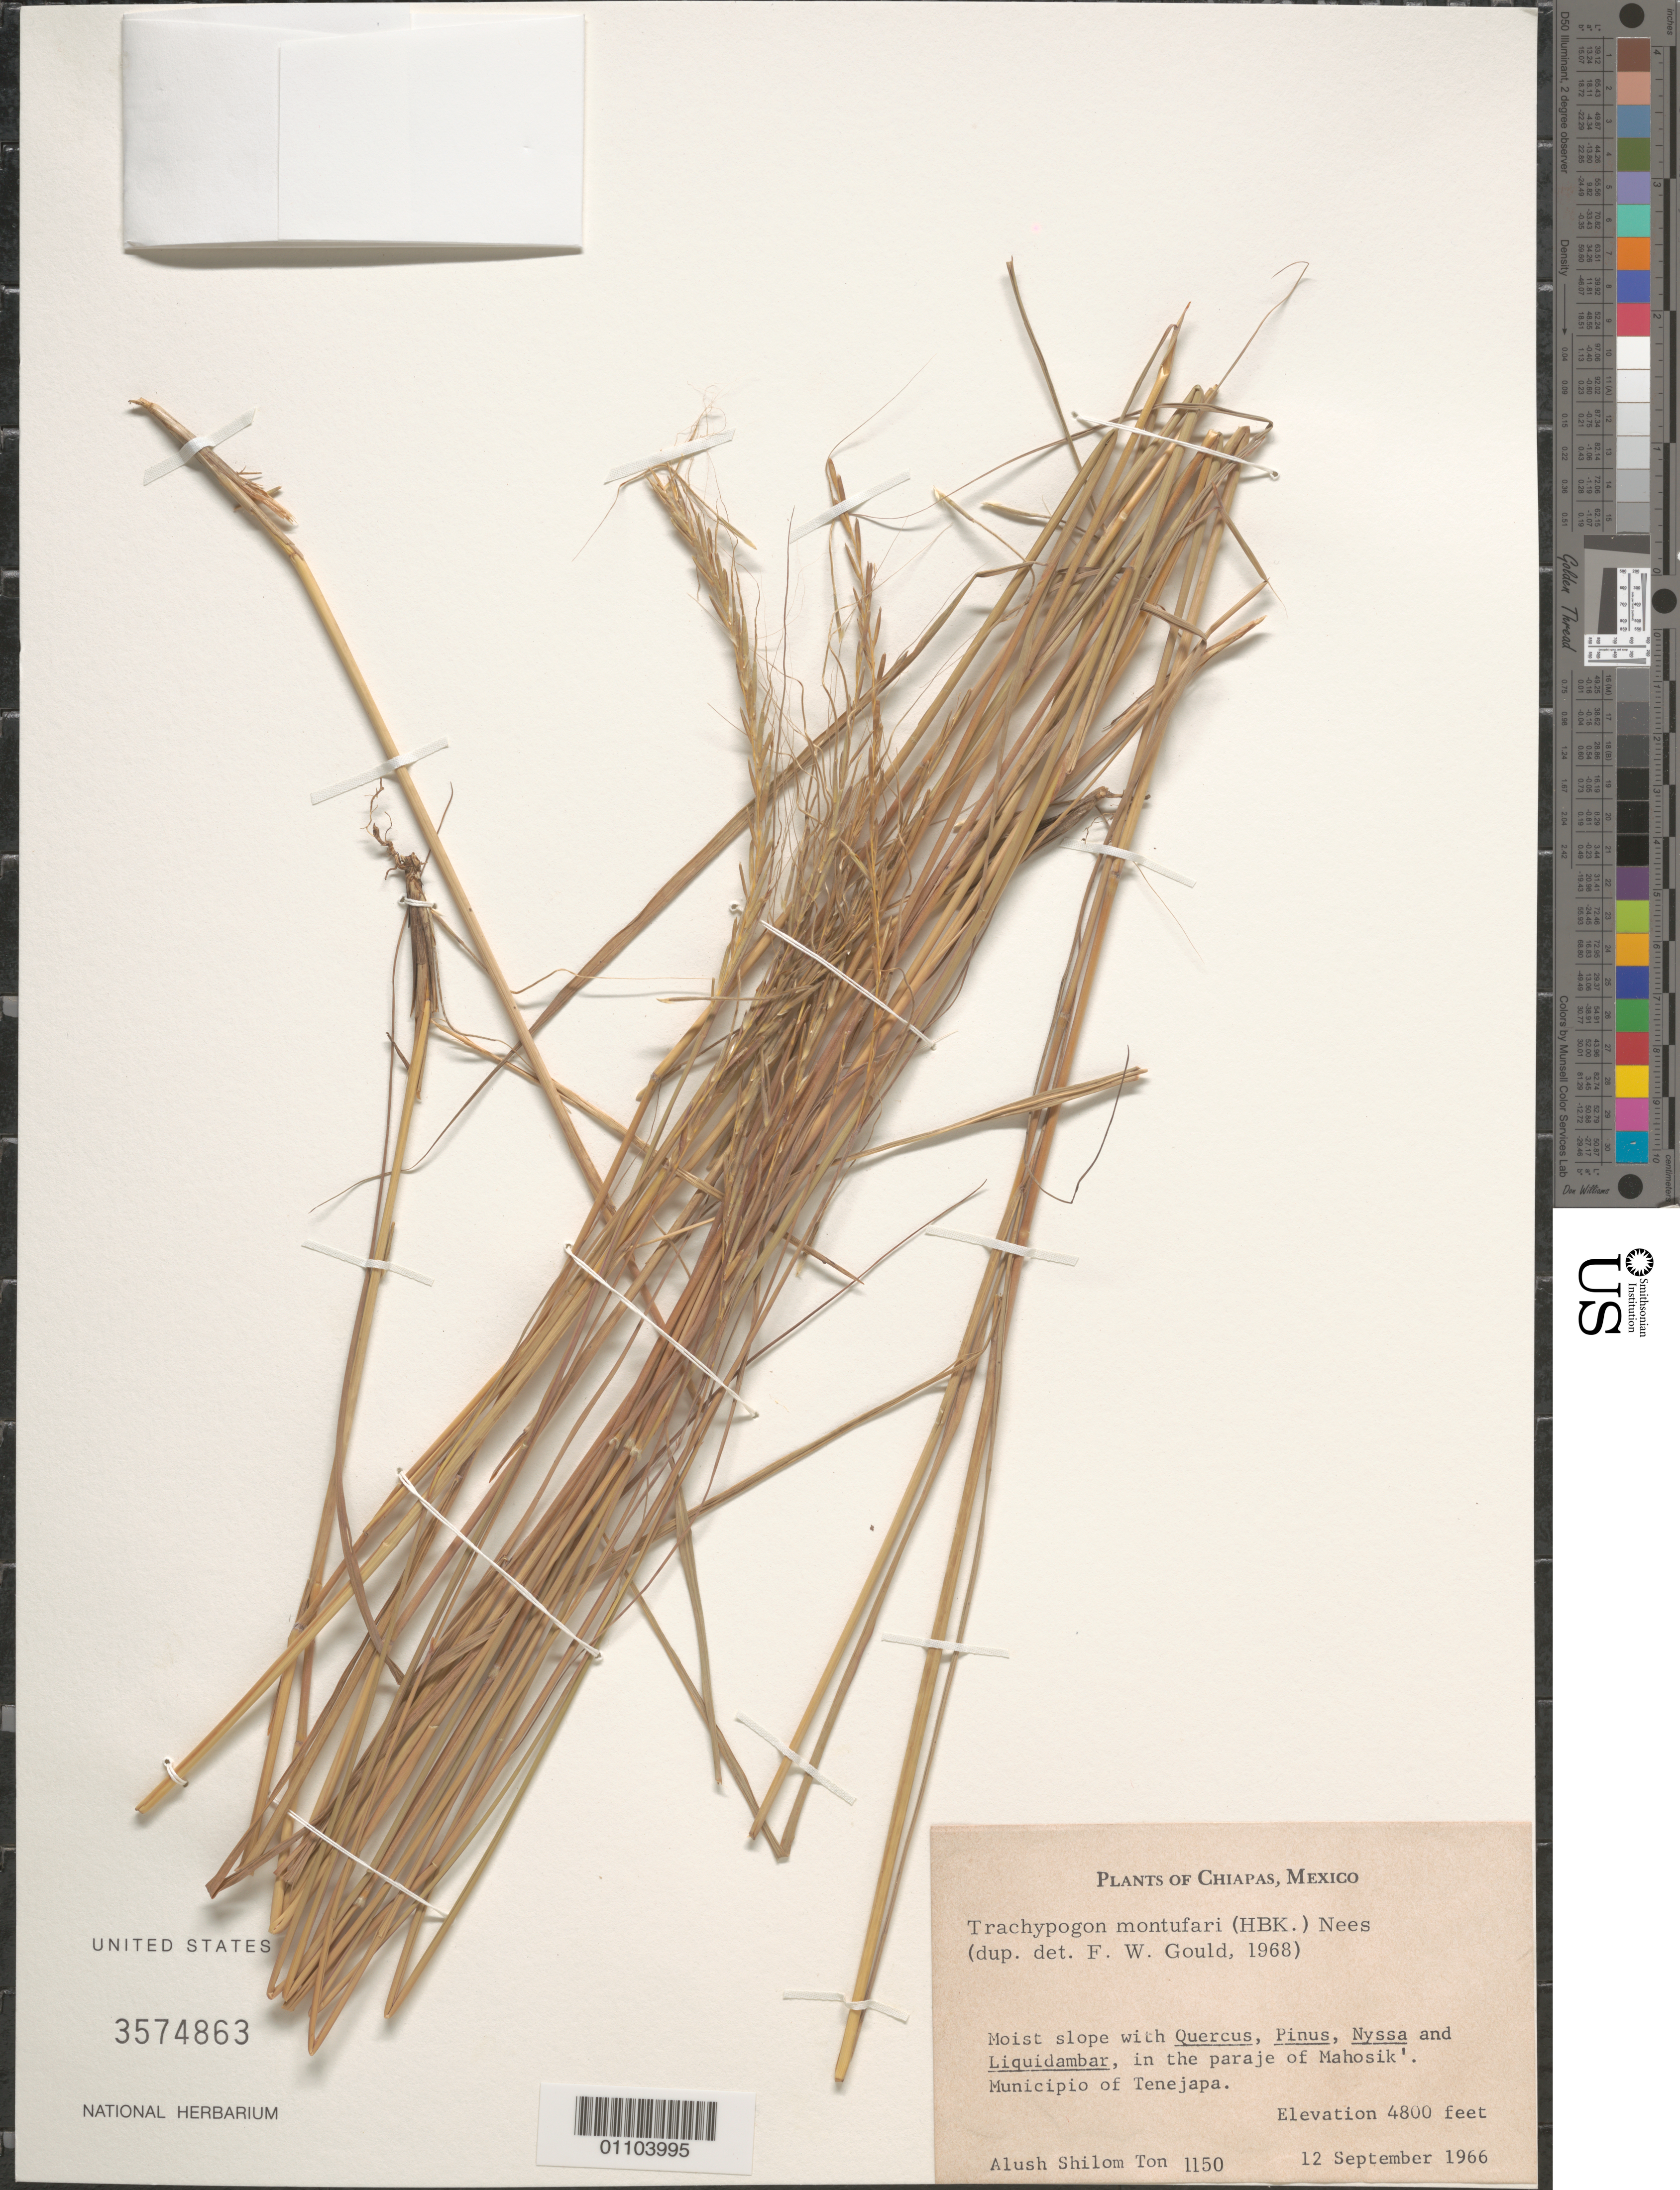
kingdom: Plantae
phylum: Tracheophyta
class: Liliopsida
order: Poales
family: Poaceae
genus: Trachypogon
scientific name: Trachypogon montufari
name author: (Kunth) Nees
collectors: A. S. Ton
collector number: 1150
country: Mexico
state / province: Chiapas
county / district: Tenejapa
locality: In the paraje of Mahosik'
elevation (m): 1463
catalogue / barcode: US 3574863